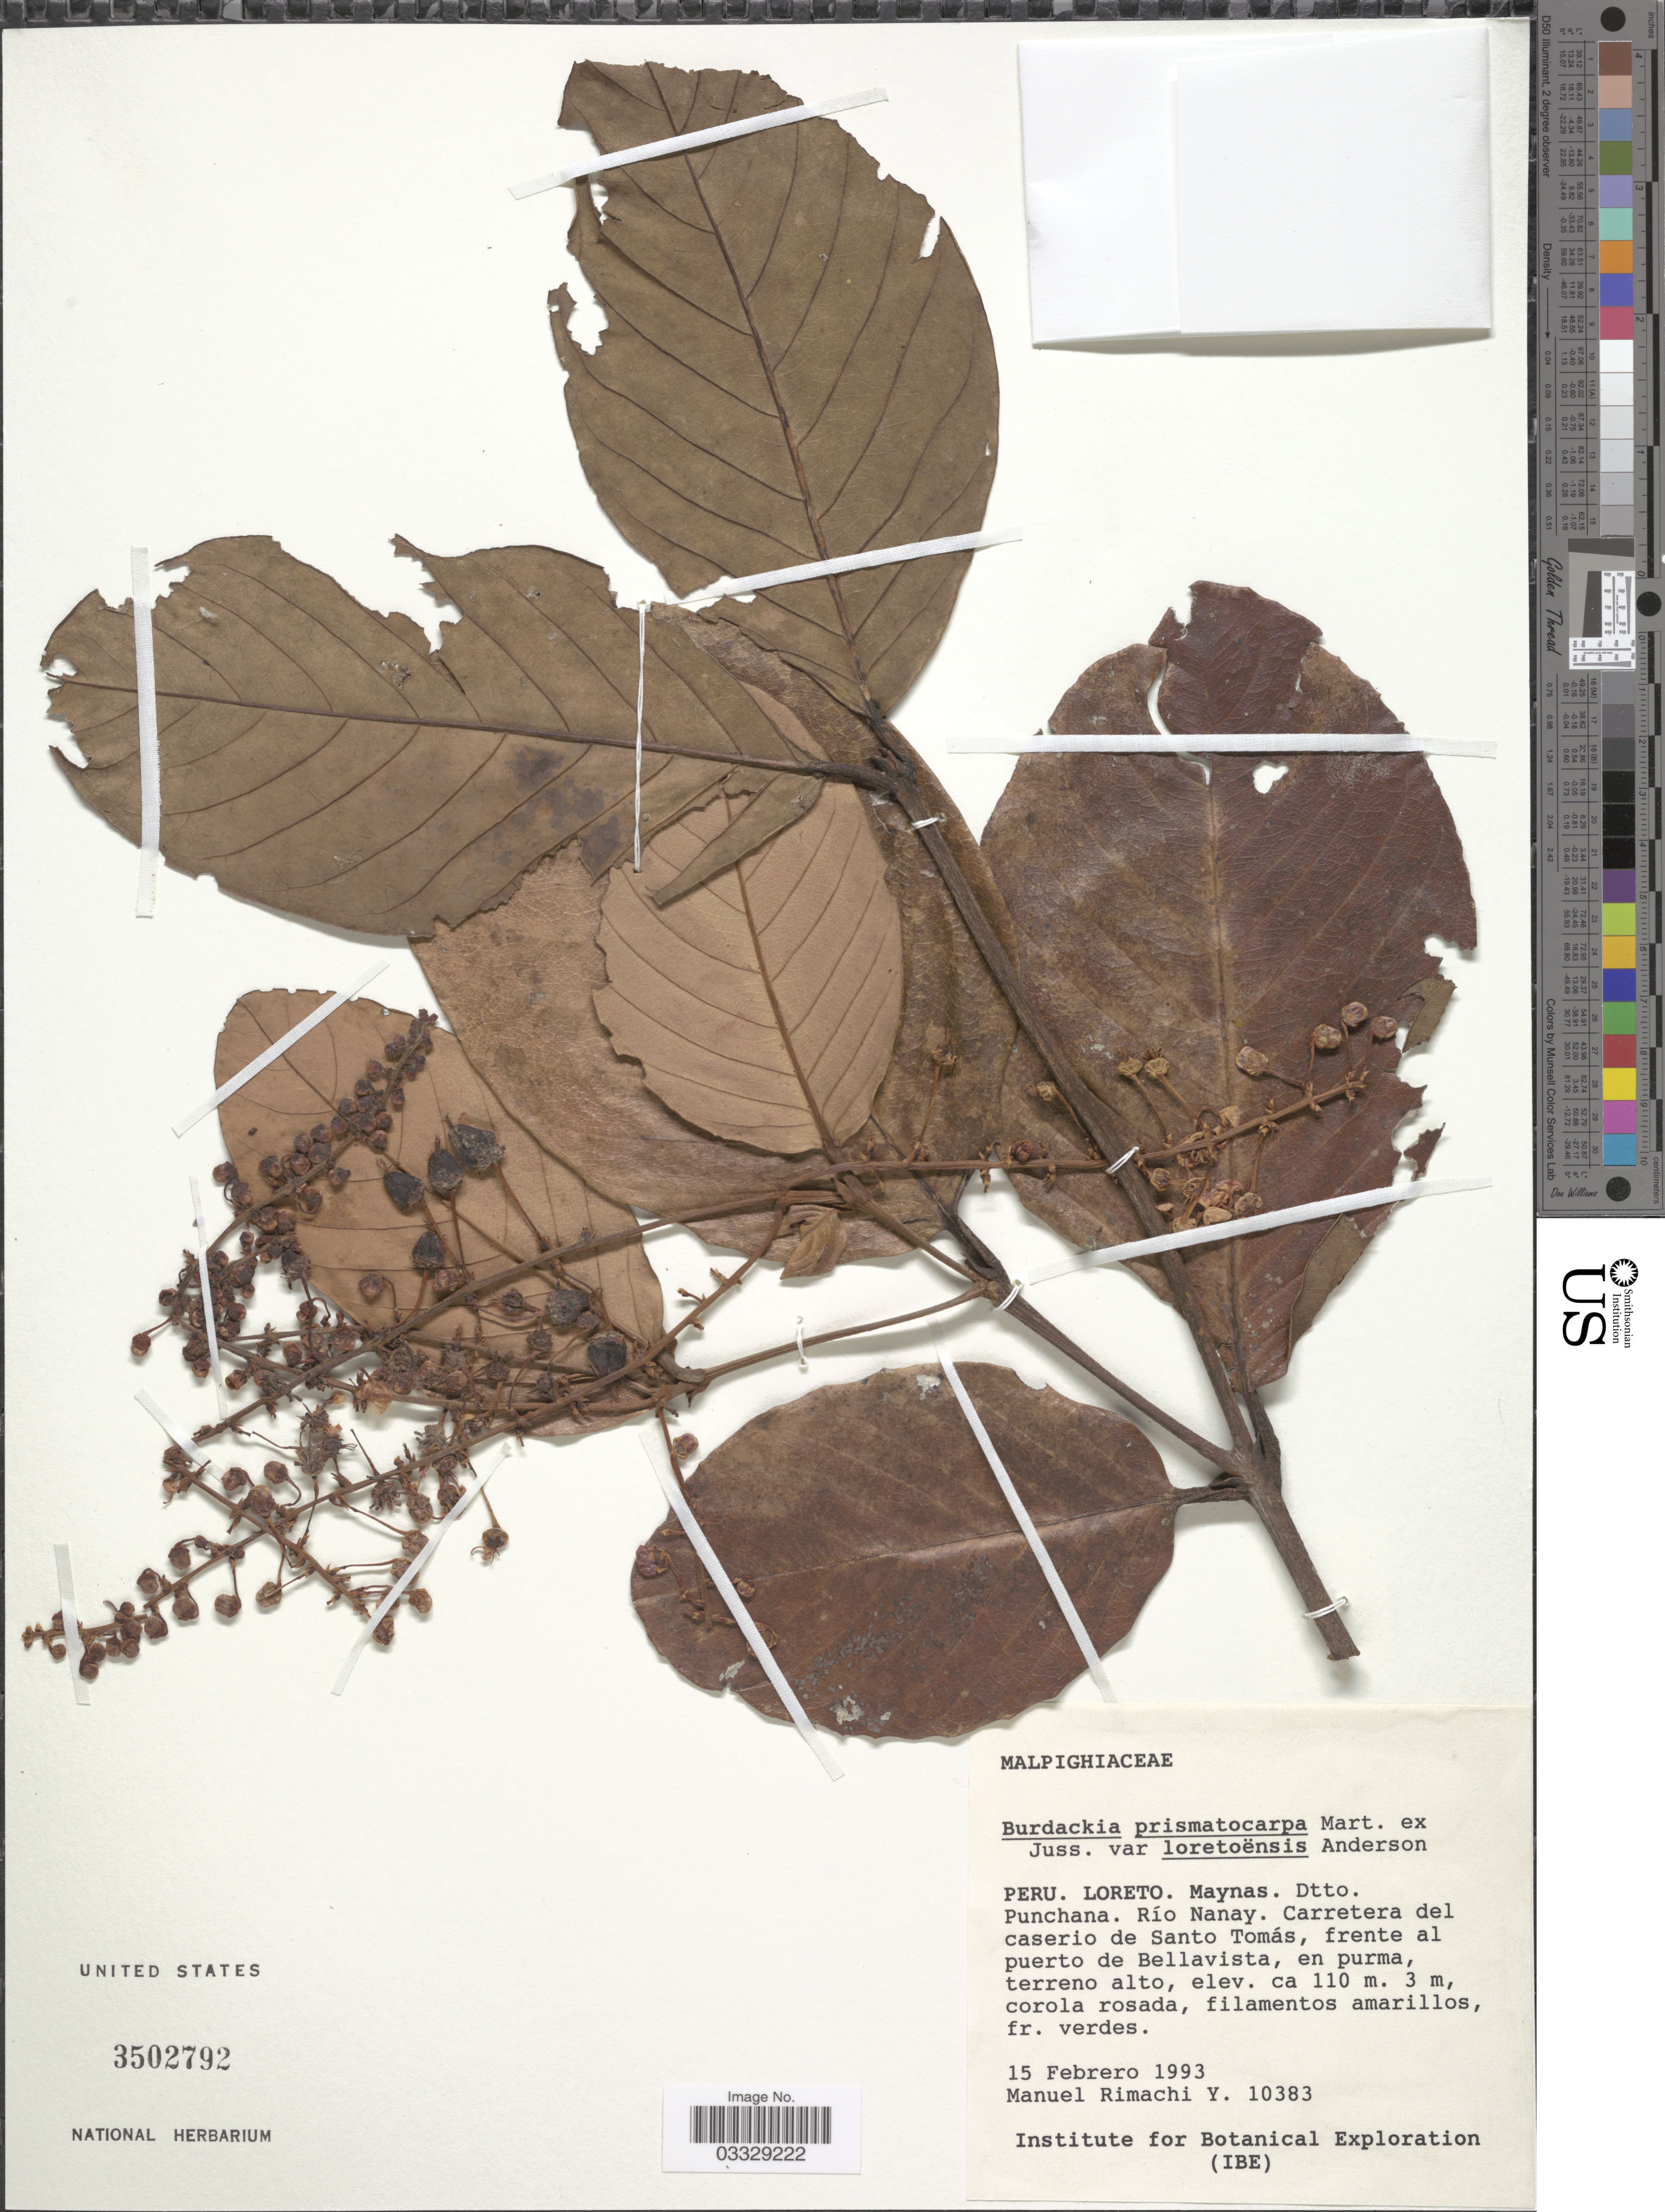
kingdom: Plantae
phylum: Tracheophyta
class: Magnoliopsida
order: Malpighiales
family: Malpighiaceae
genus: Burdachia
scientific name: Burdachia prismatocarpa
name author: A. Juss.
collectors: M. Rimachi Y.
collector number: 10383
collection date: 1993-02-15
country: Peru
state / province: Loreto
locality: Maynas. Dtto. Puchancha. Río Nanay. Carretera del caserio de Santo Tomás, frente el puerto de Bellavista, en purma, terreno alto.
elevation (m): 110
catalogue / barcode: US 3502792